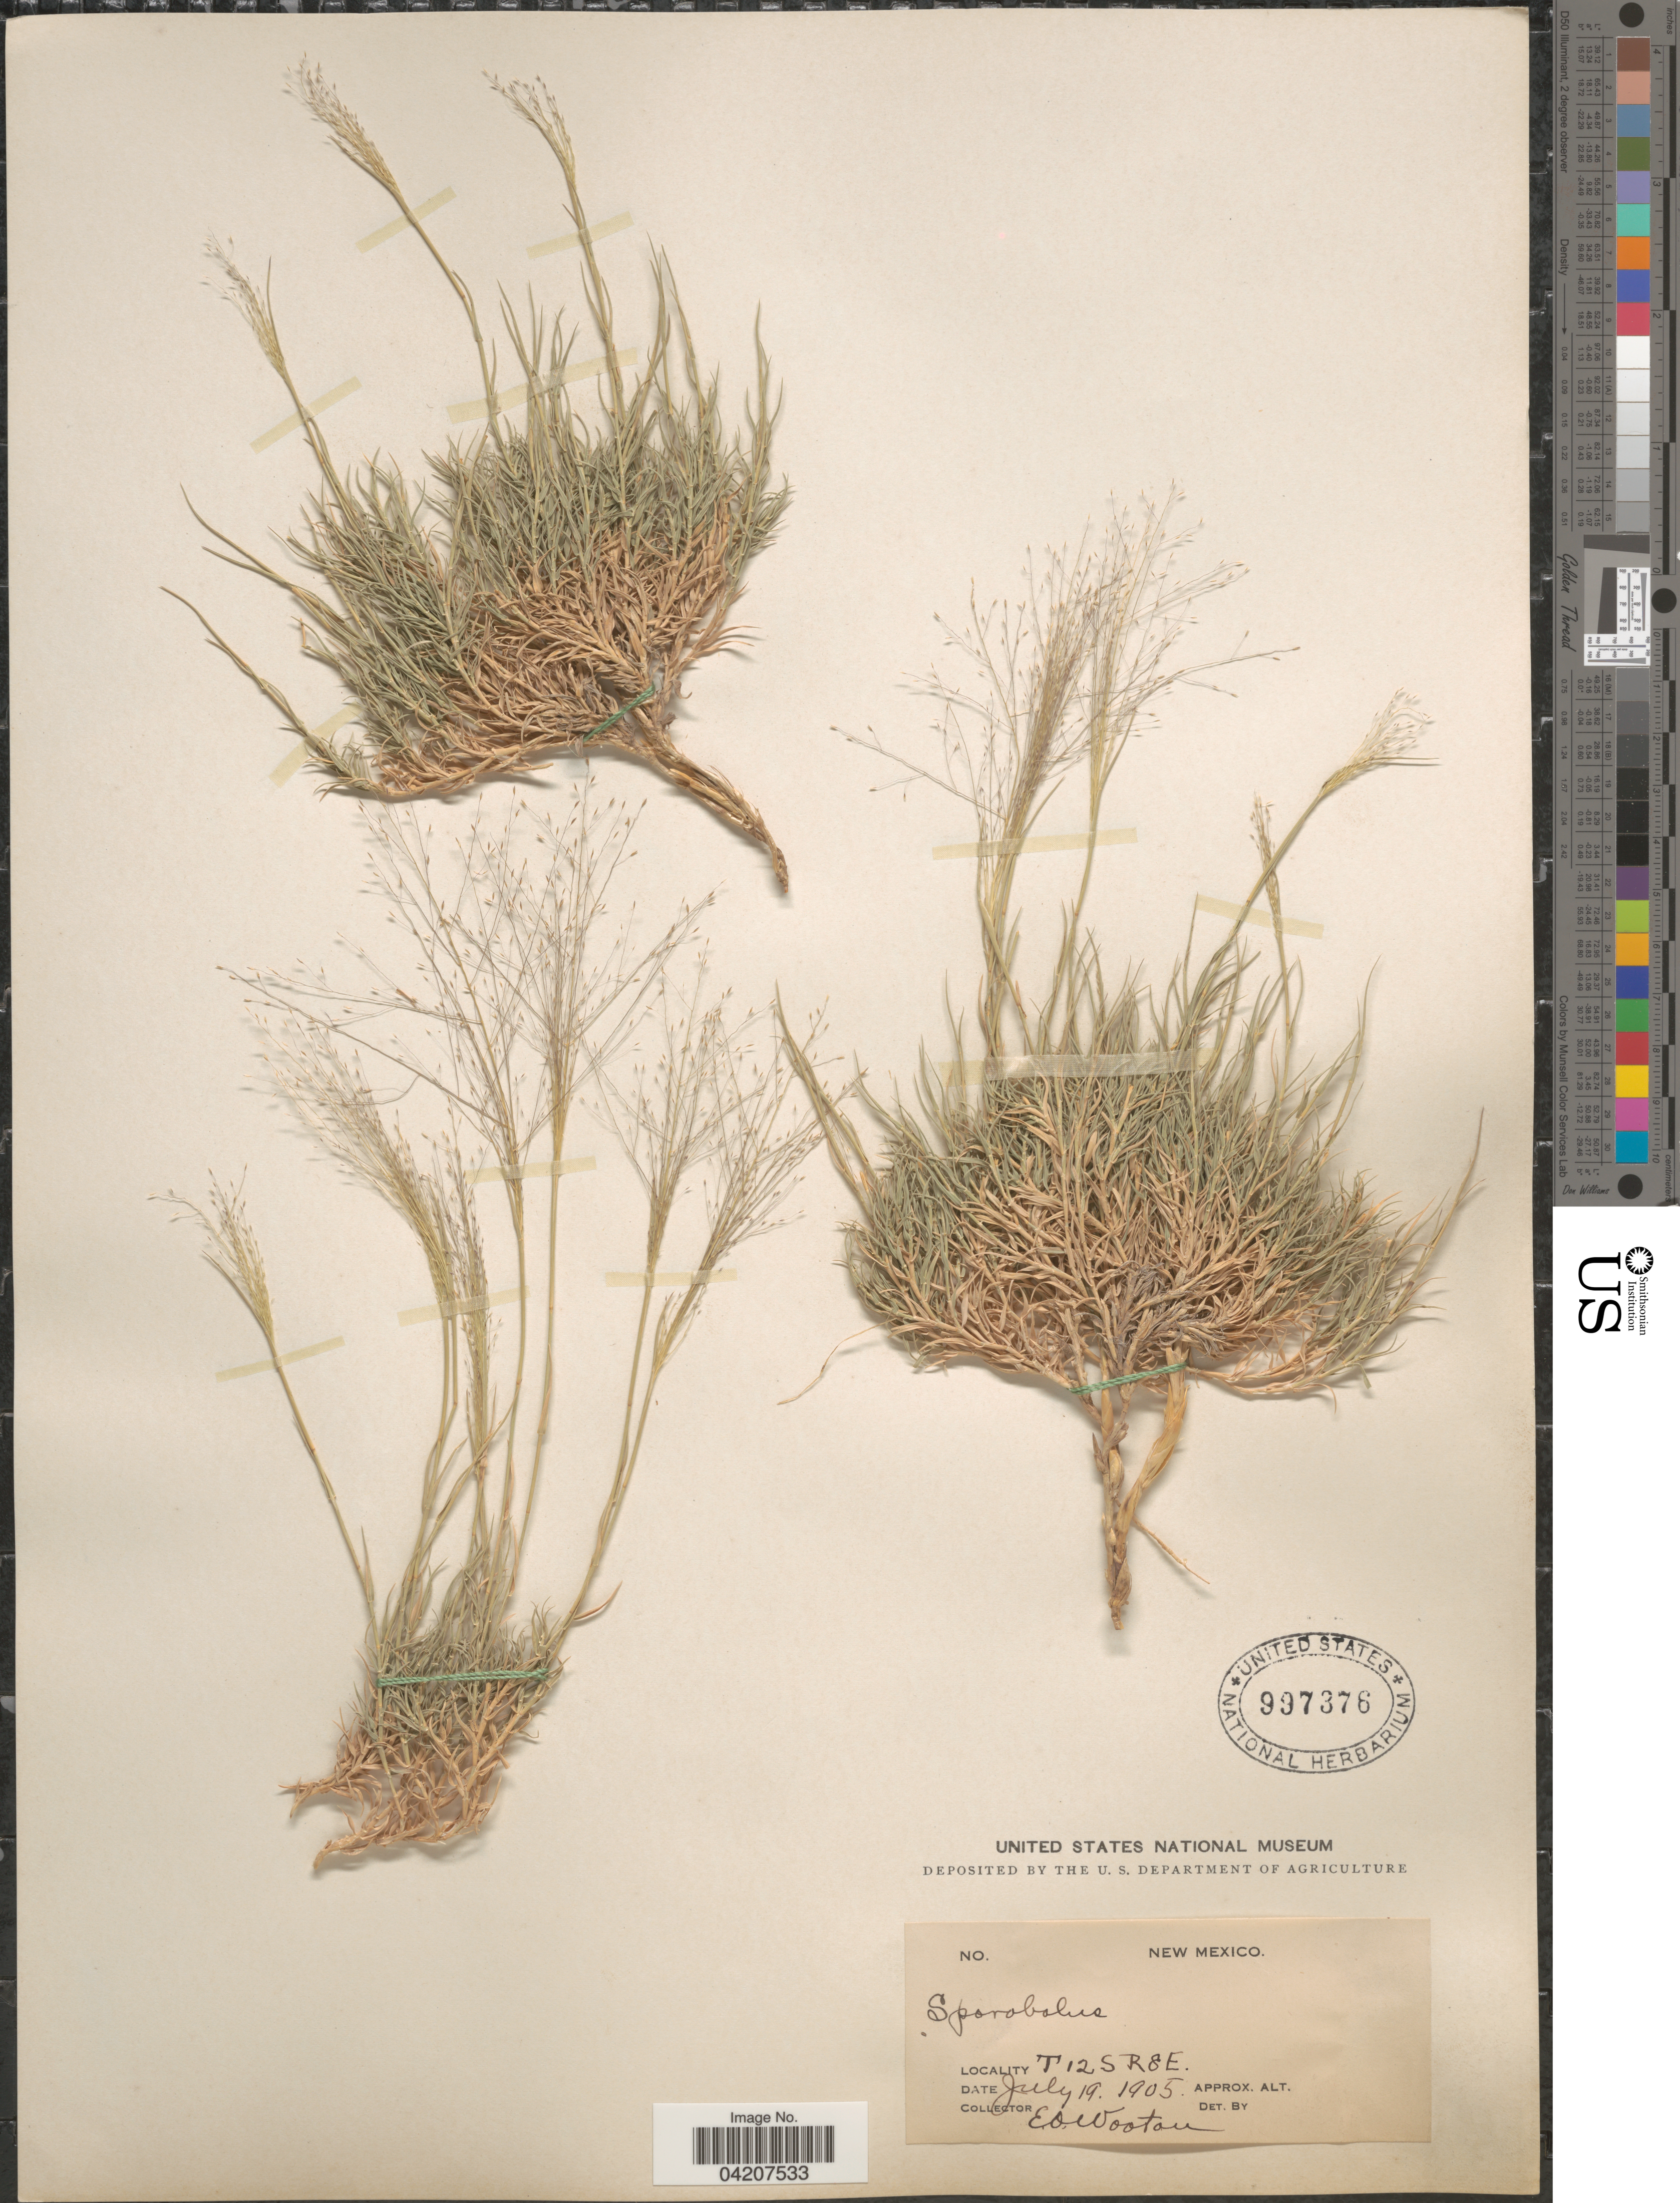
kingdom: Plantae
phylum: Tracheophyta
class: Liliopsida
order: Poales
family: Poaceae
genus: Muhlenbergia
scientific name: Muhlenbergia arenacea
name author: (Buckley) Hitchc.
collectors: E. O. Wooton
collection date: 1905-07-19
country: United States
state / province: New Mexico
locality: T12SR8E.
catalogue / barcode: US 997376